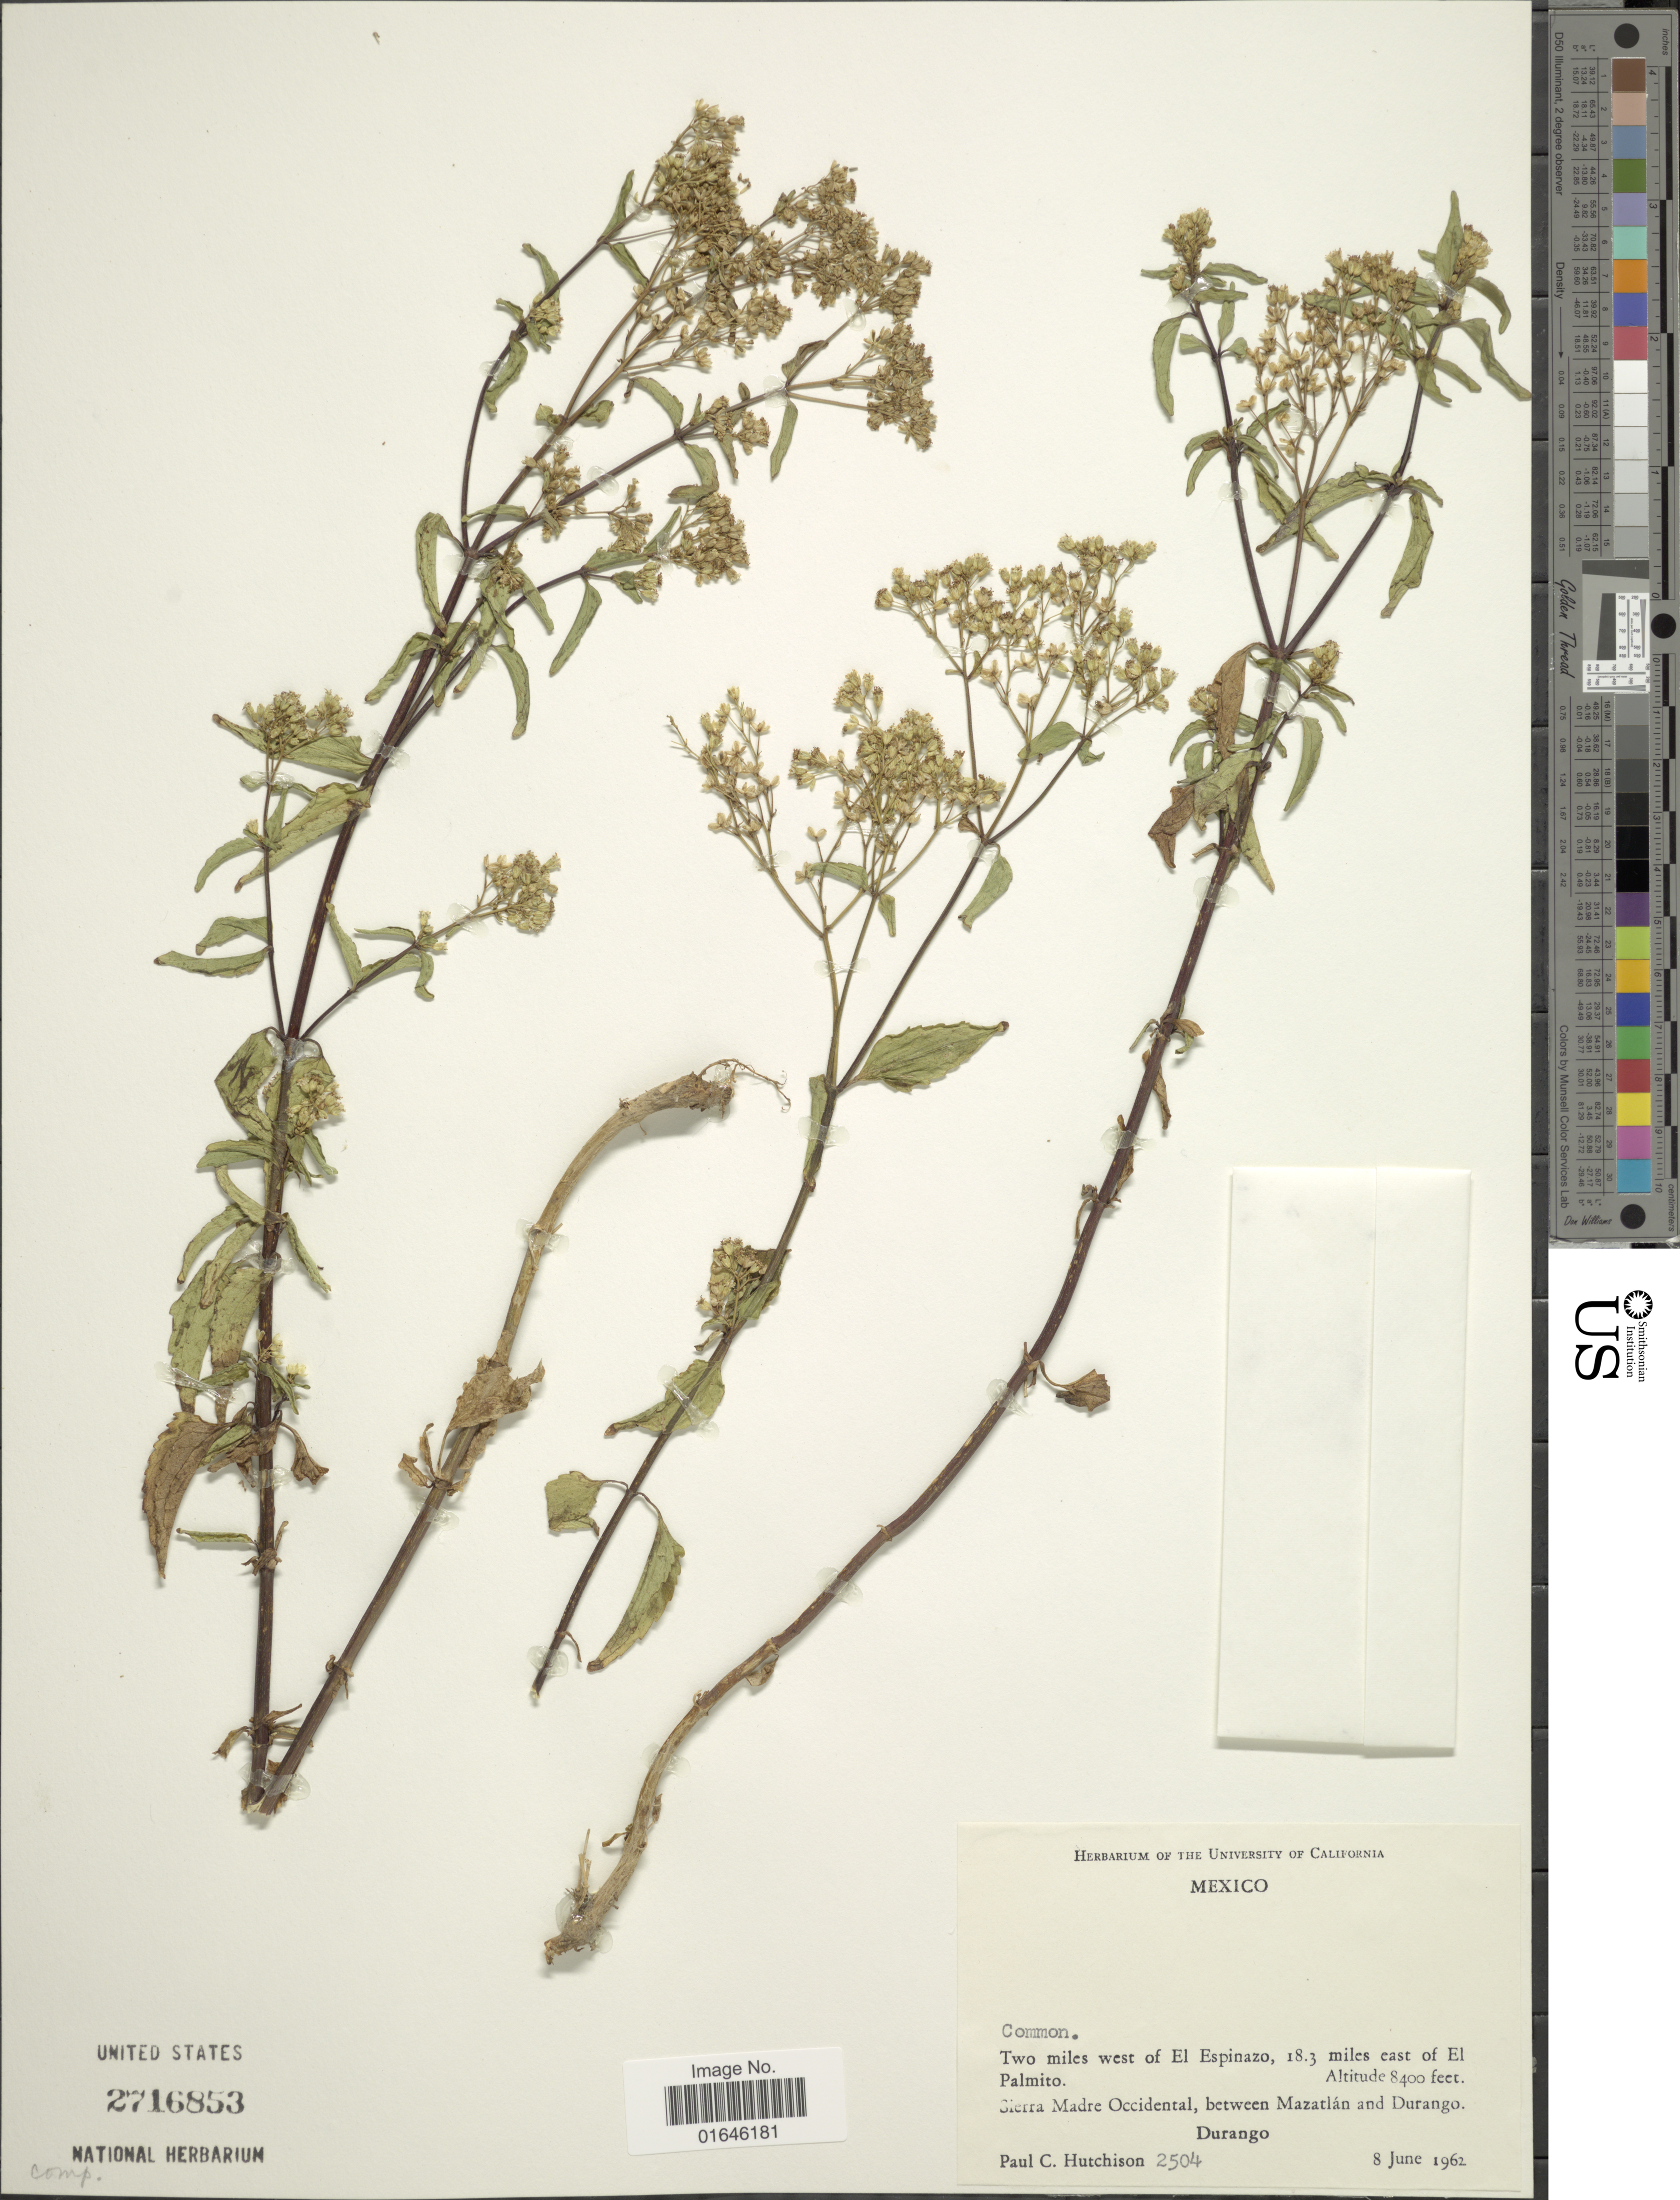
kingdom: Plantae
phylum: Tracheophyta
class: Magnoliopsida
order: Asterales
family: Asteraceae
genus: Piqueria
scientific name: Piqueria trinervia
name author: Cav.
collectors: P. C. Hutchison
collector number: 2504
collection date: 1961-06-08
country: Mexico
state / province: Durango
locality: Two miles west of El Espinazo, 18.3 miles east of El Palmito, Sierra Madre Occidental, between Mazatlan and Durango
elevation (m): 2560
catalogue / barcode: US 2716853